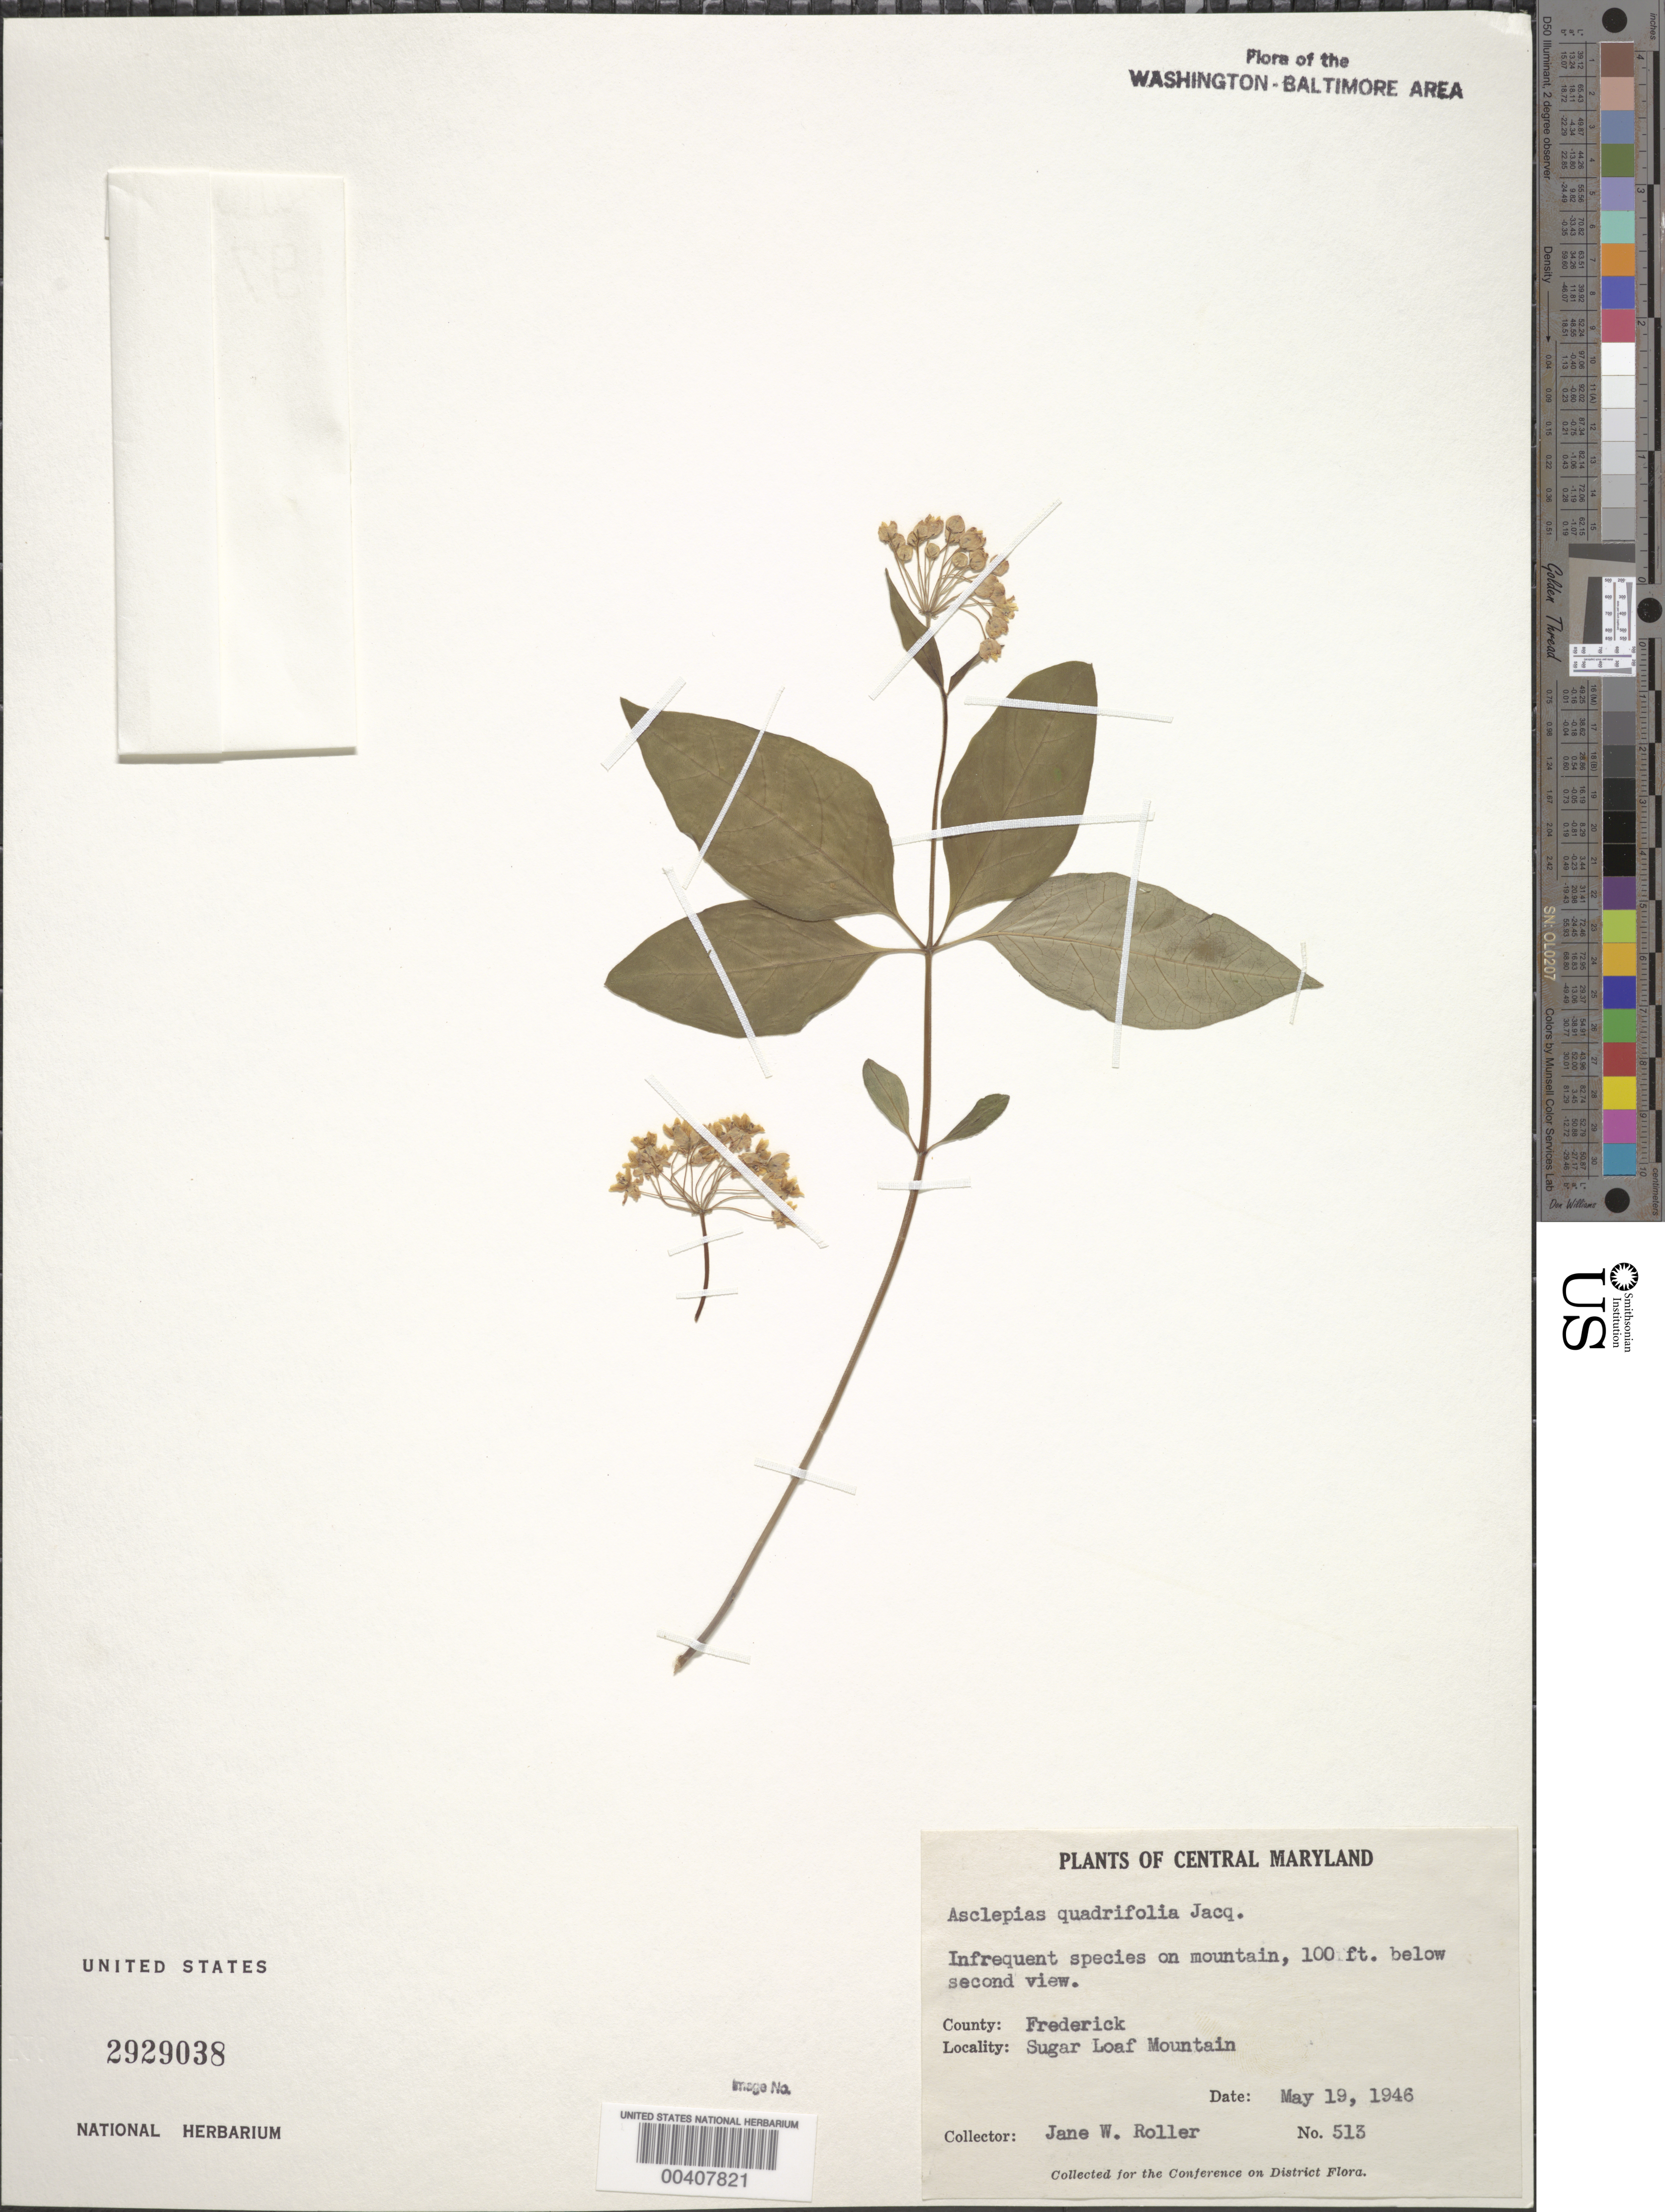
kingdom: Plantae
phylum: Tracheophyta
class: Magnoliopsida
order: Gentianales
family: Apocynaceae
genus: Asclepias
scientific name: Asclepias quadrifolia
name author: Jacq.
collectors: J. W. Roller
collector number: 513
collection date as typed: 19 May 1946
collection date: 1946-05-19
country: United States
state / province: Maryland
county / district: Frederick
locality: Sugar Loaf Mountain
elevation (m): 183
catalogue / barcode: US 2929038